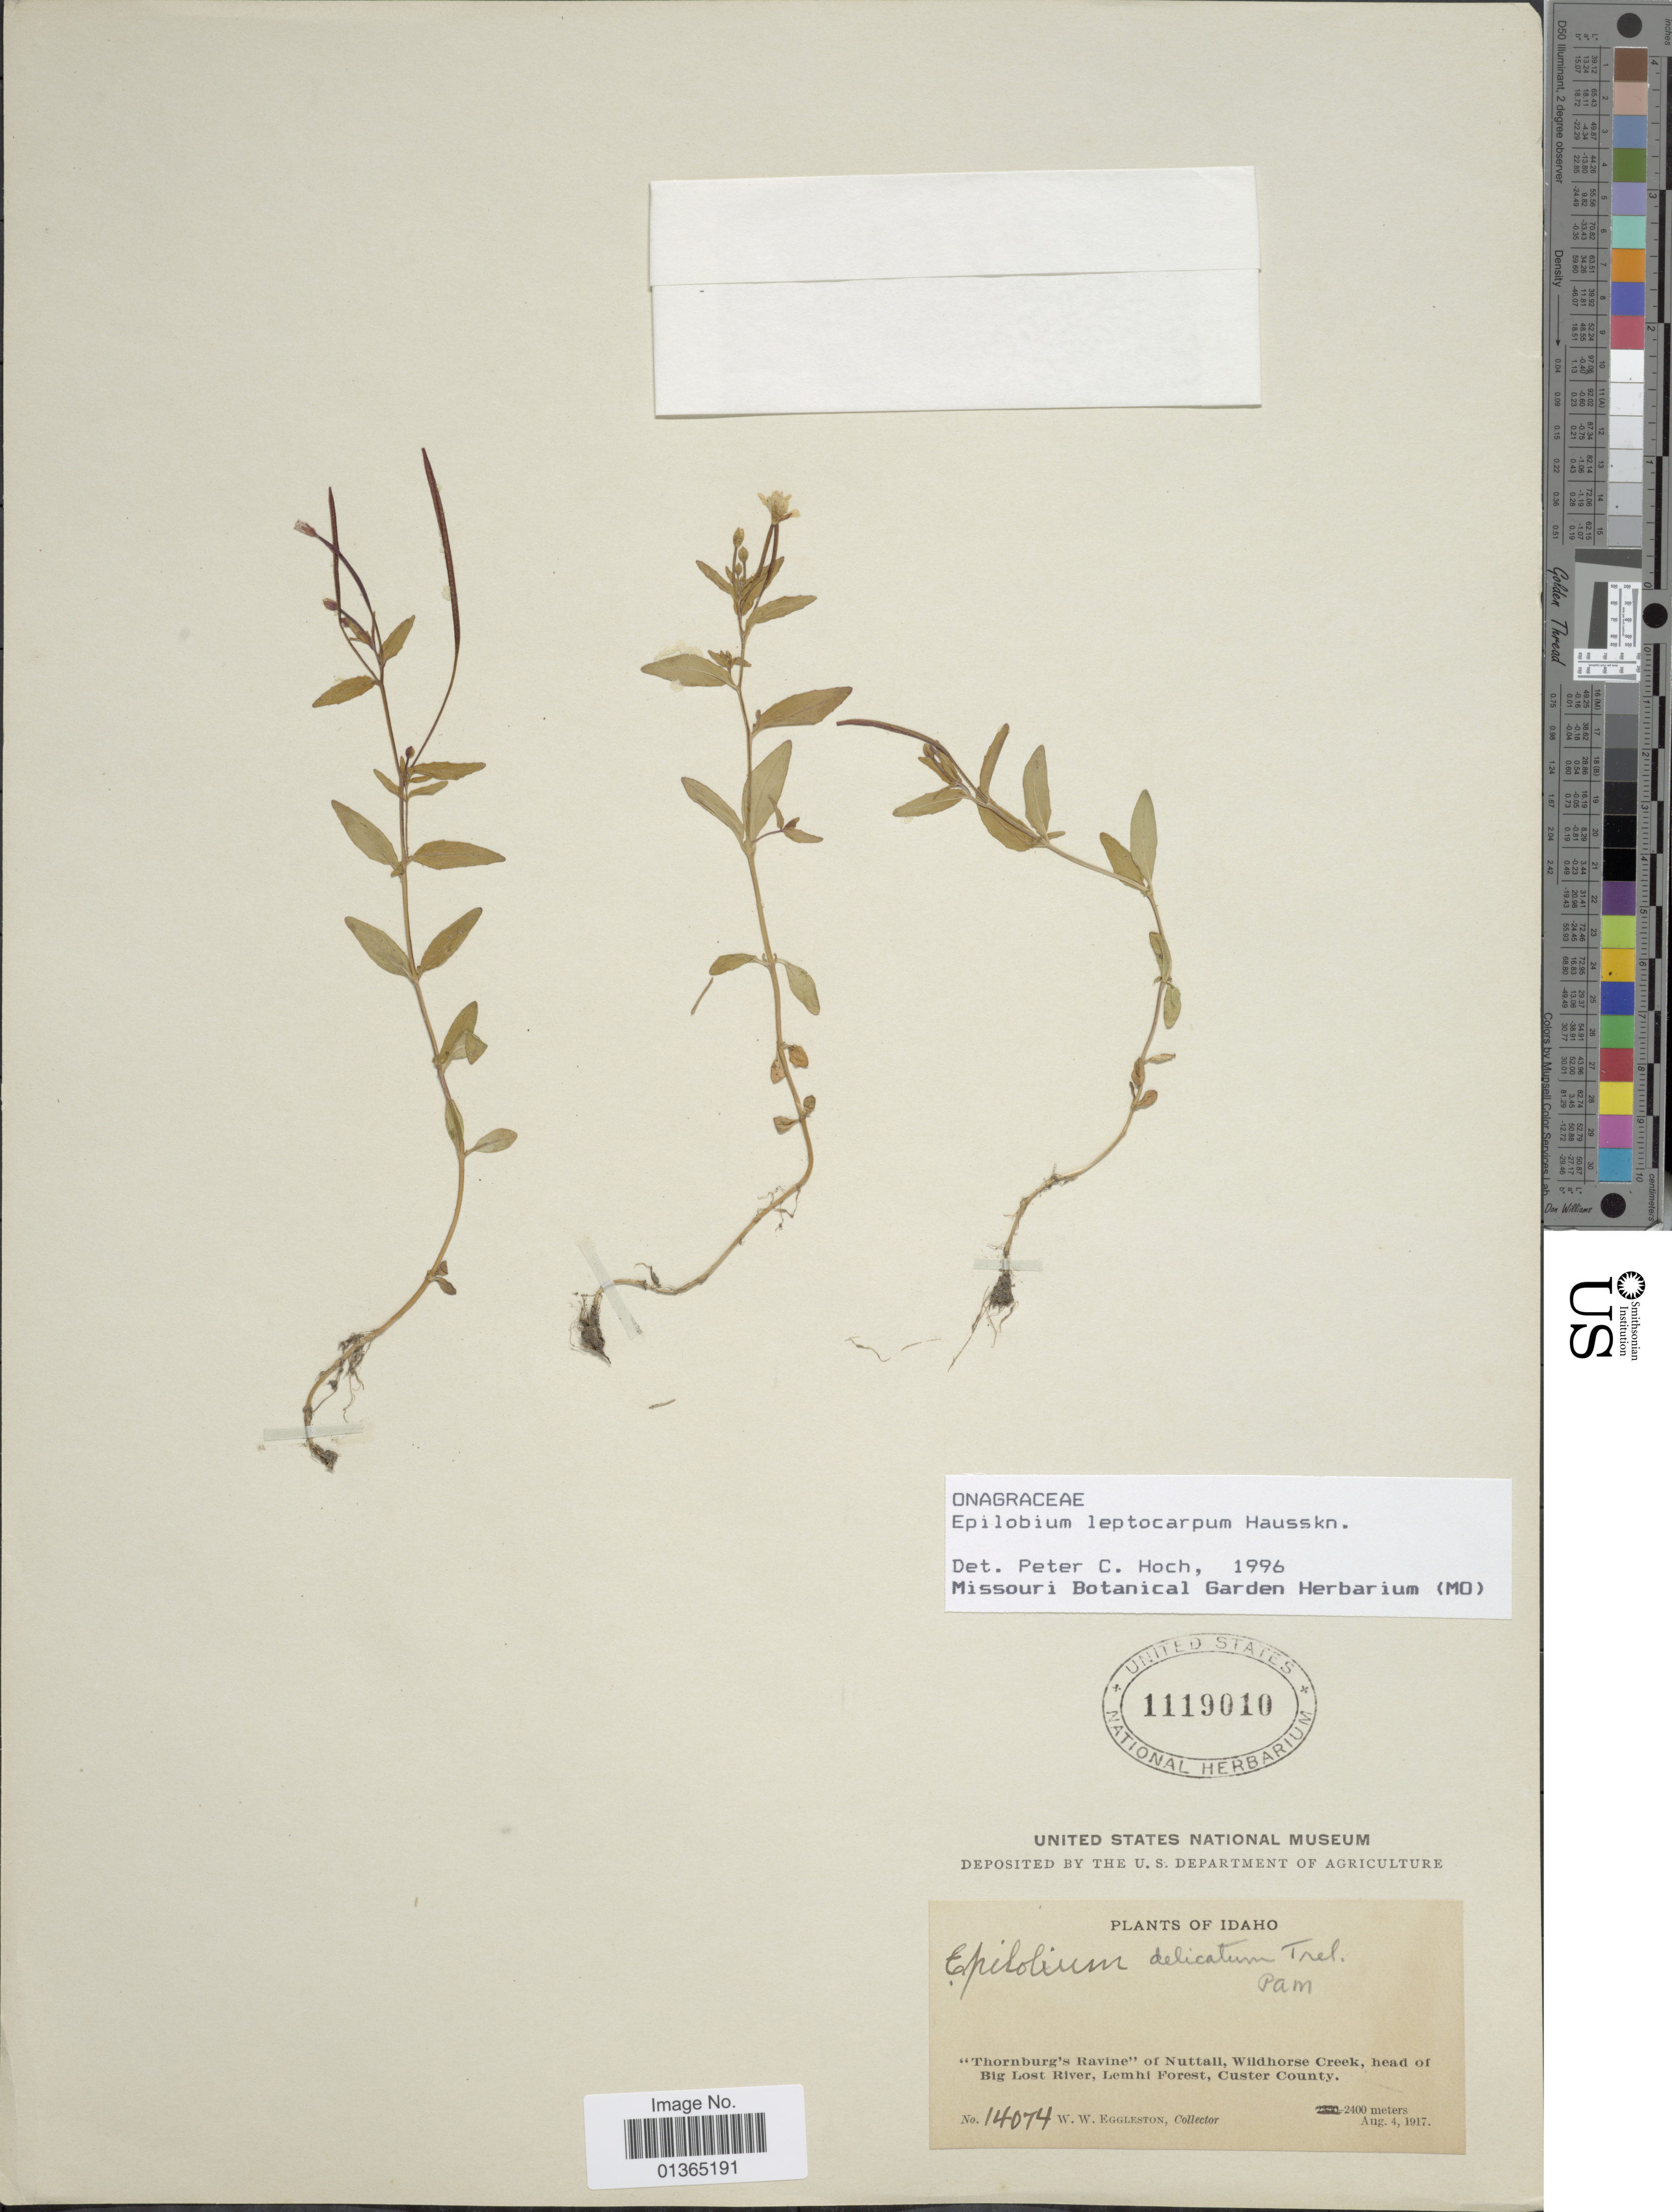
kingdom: Plantae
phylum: Tracheophyta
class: Magnoliopsida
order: Myrtales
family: Onagraceae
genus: Epilobium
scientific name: Epilobium leptocarpum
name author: Hausskn.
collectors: W. W. Eggleston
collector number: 14074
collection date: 1917-08-04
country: United States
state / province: Idaho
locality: Thornburg's Ravine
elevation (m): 2400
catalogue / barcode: US 1119010